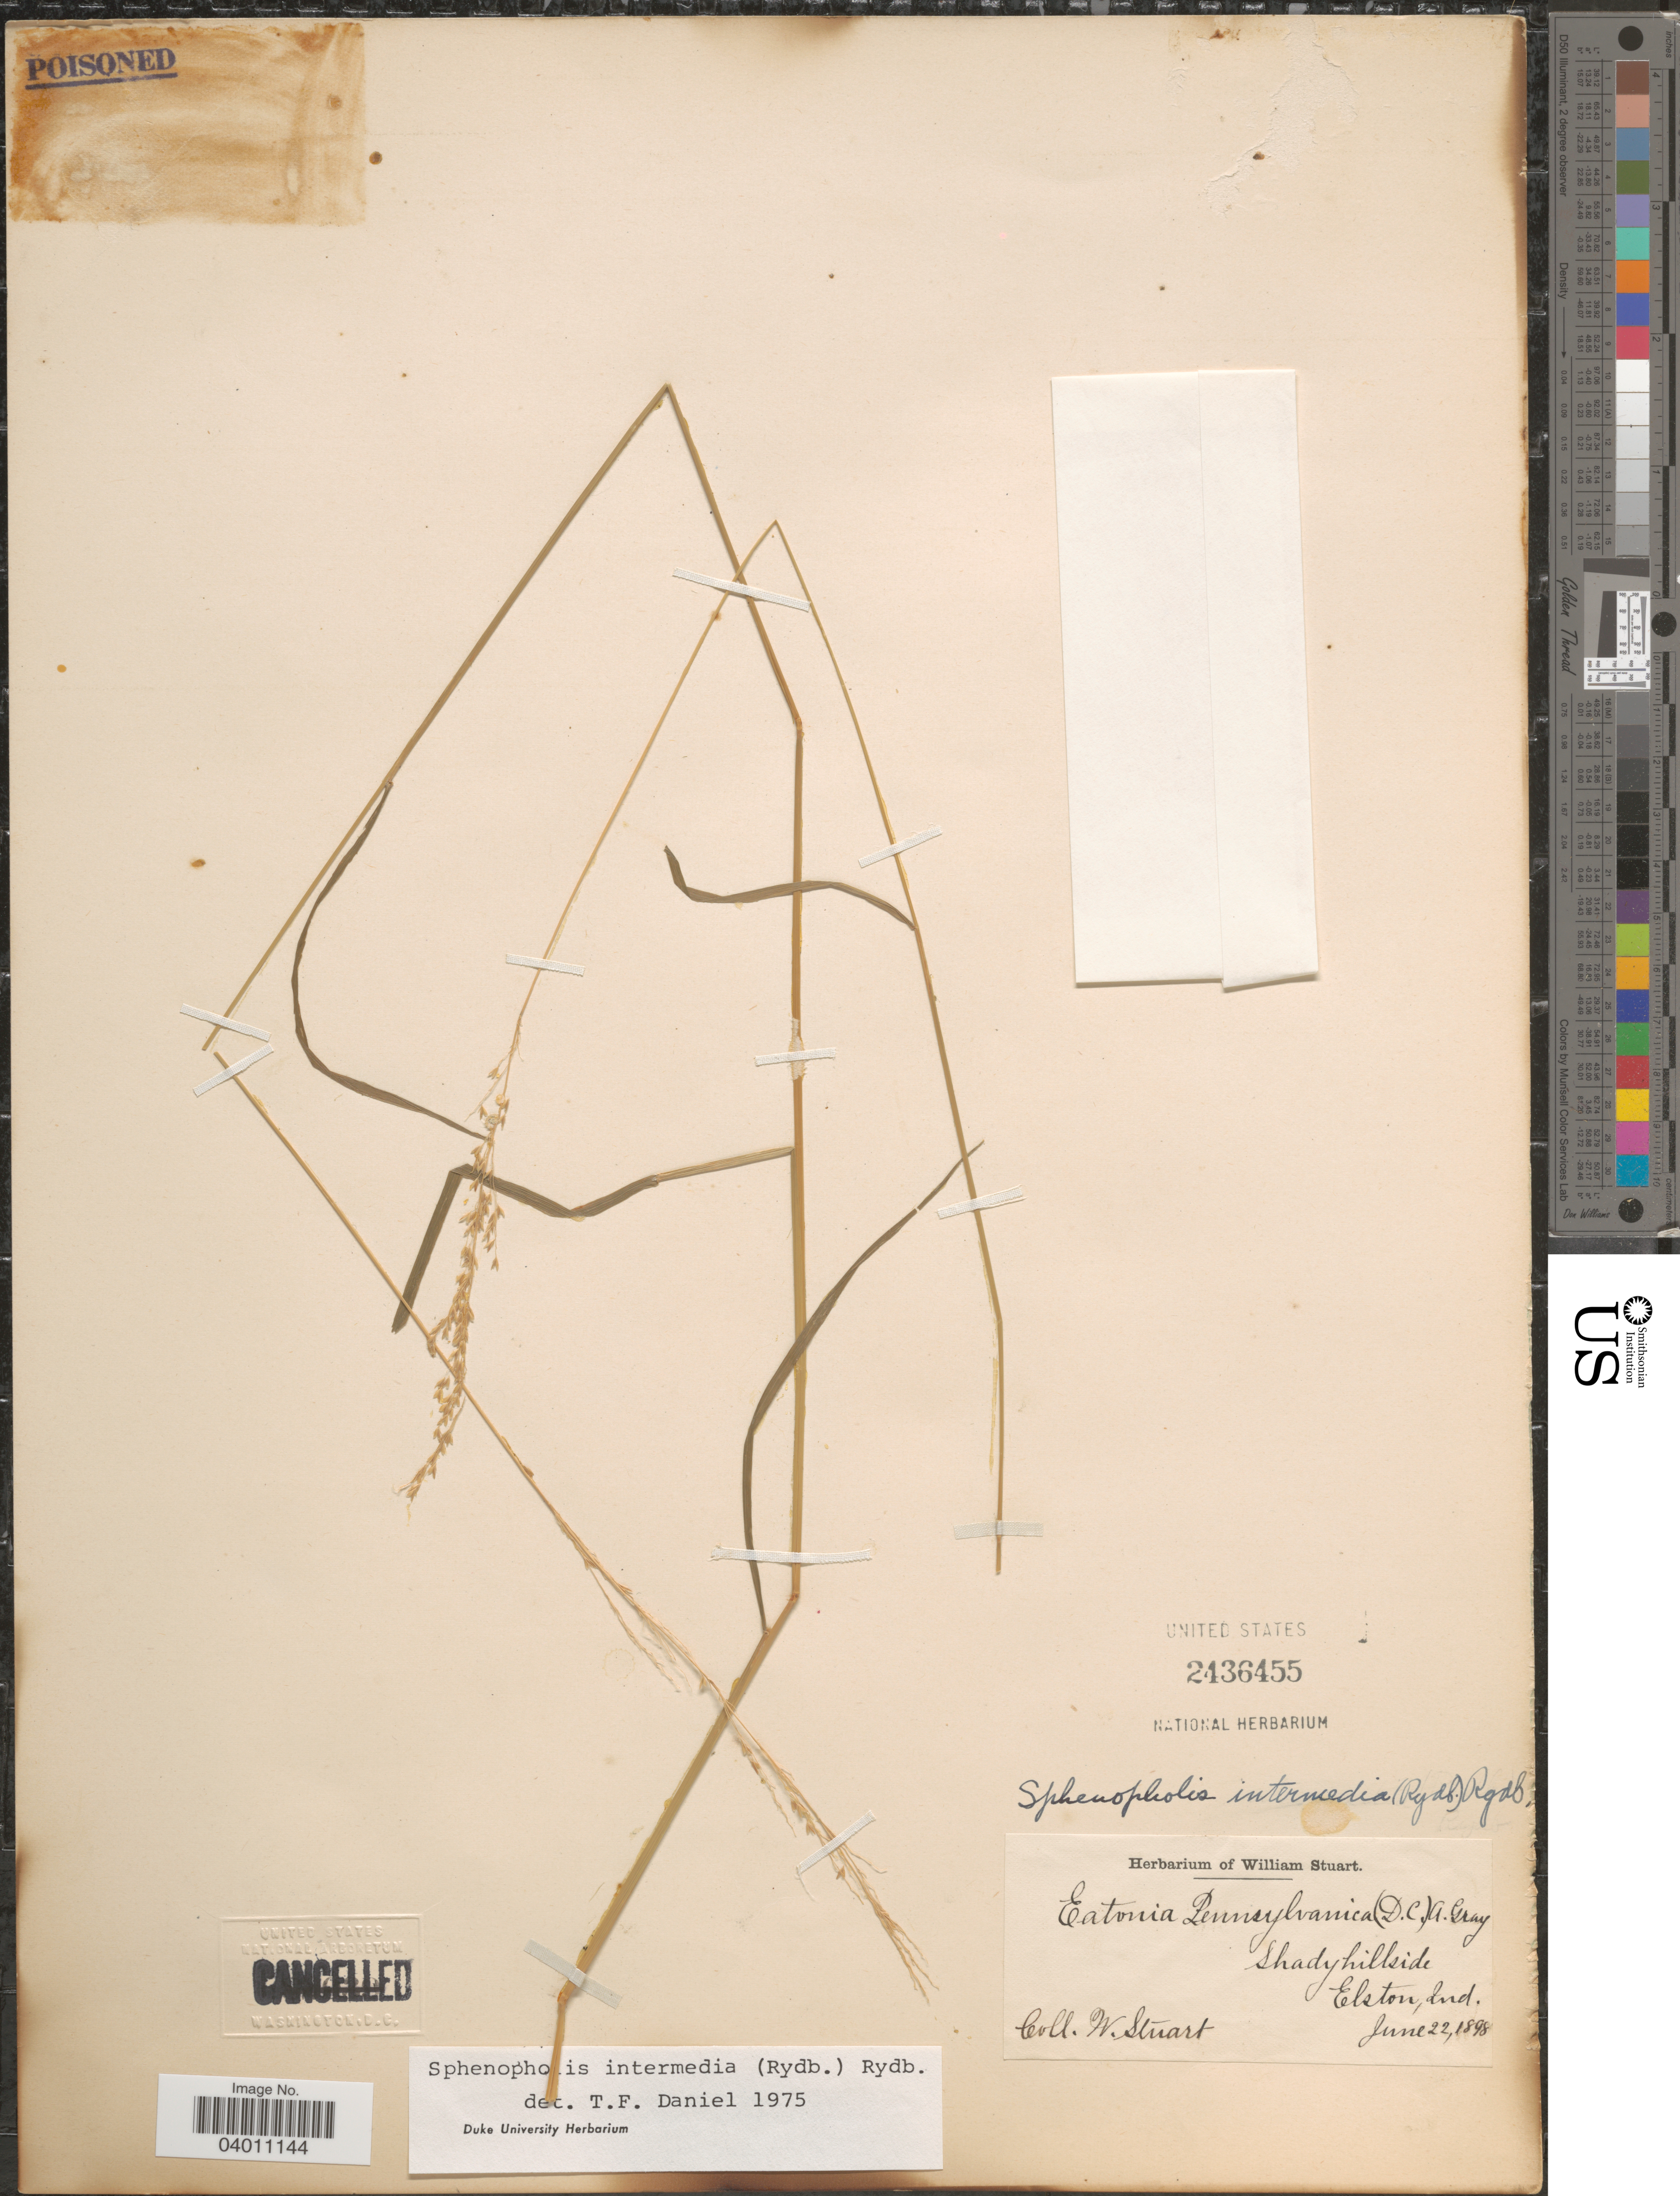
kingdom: Plantae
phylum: Tracheophyta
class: Liliopsida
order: Poales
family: Poaceae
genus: Sphenopholis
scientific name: Sphenopholis intermedia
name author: (Rydb.) Rydb.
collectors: W. Stuart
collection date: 1898-06-22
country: United States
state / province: Indiana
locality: Elston.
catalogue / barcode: US 2436455